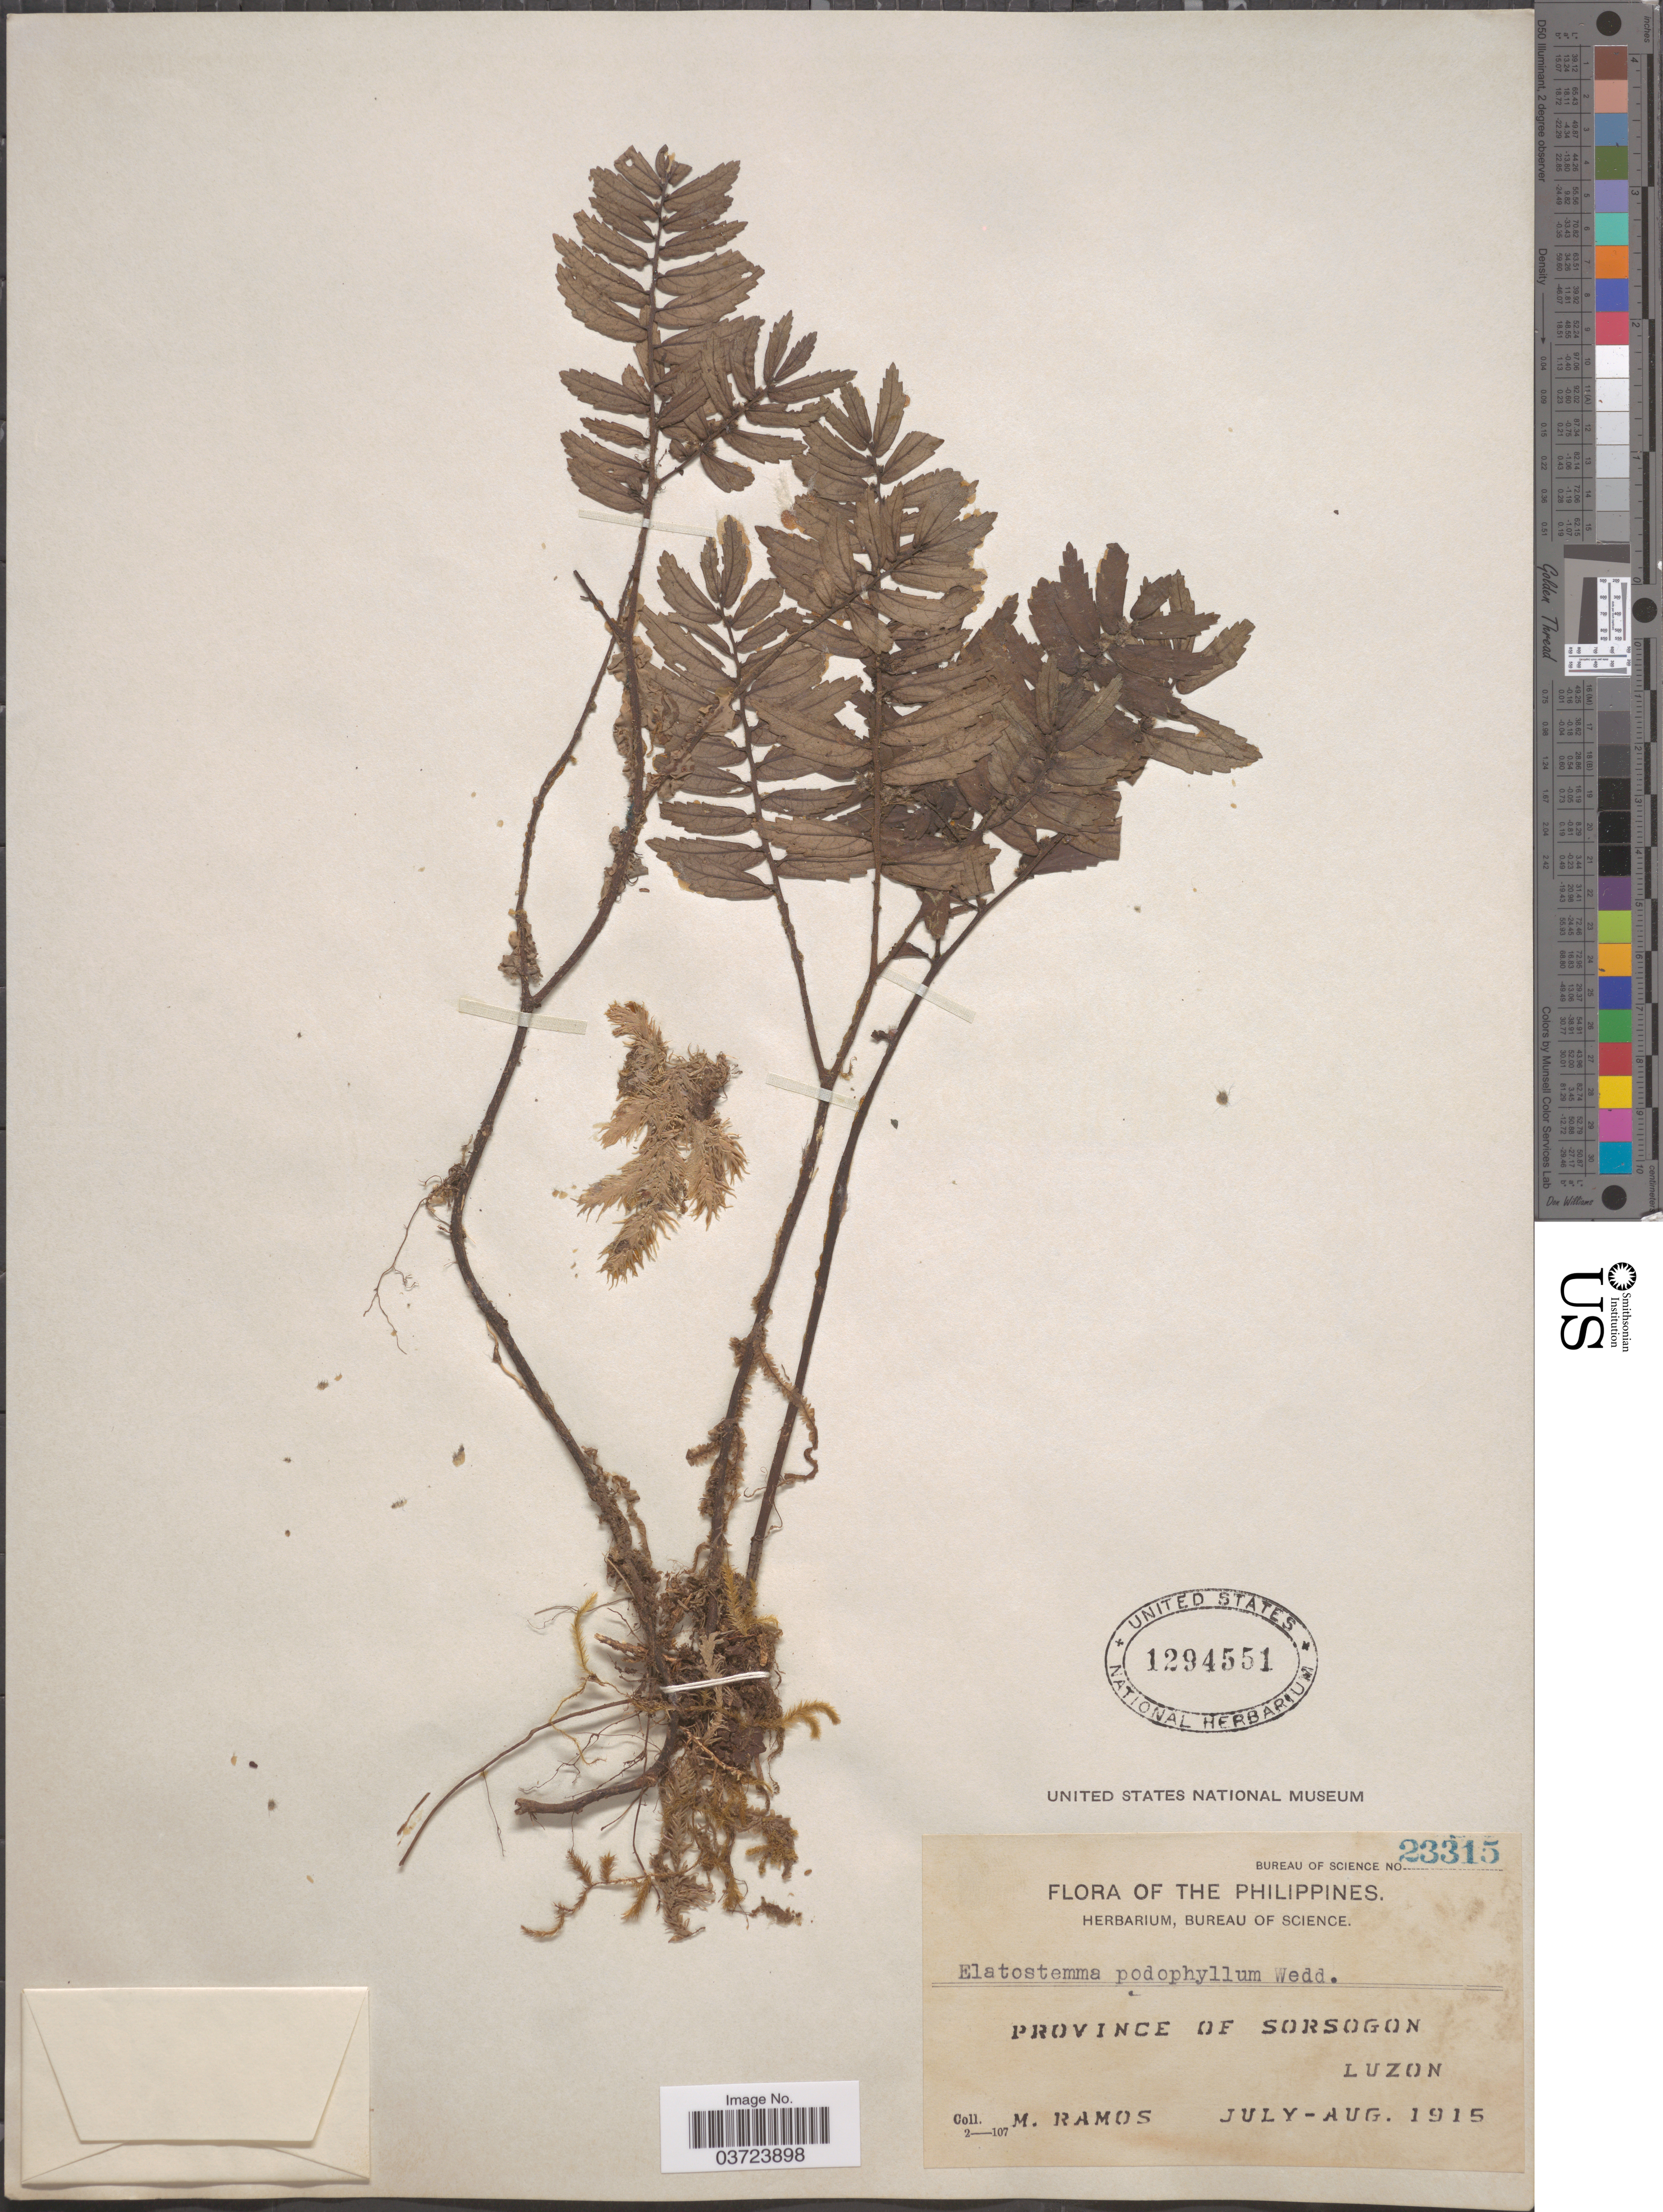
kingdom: Plantae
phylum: Tracheophyta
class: Magnoliopsida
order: Rosales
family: Urticaceae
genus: Elatostema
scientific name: Elatostema podophyllum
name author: Wedd.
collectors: M. Ramos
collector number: Bureau of Science 23315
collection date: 1915-07/1915-08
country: Philippines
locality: Province of Sorsogon. Luzon.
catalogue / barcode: US 1294551